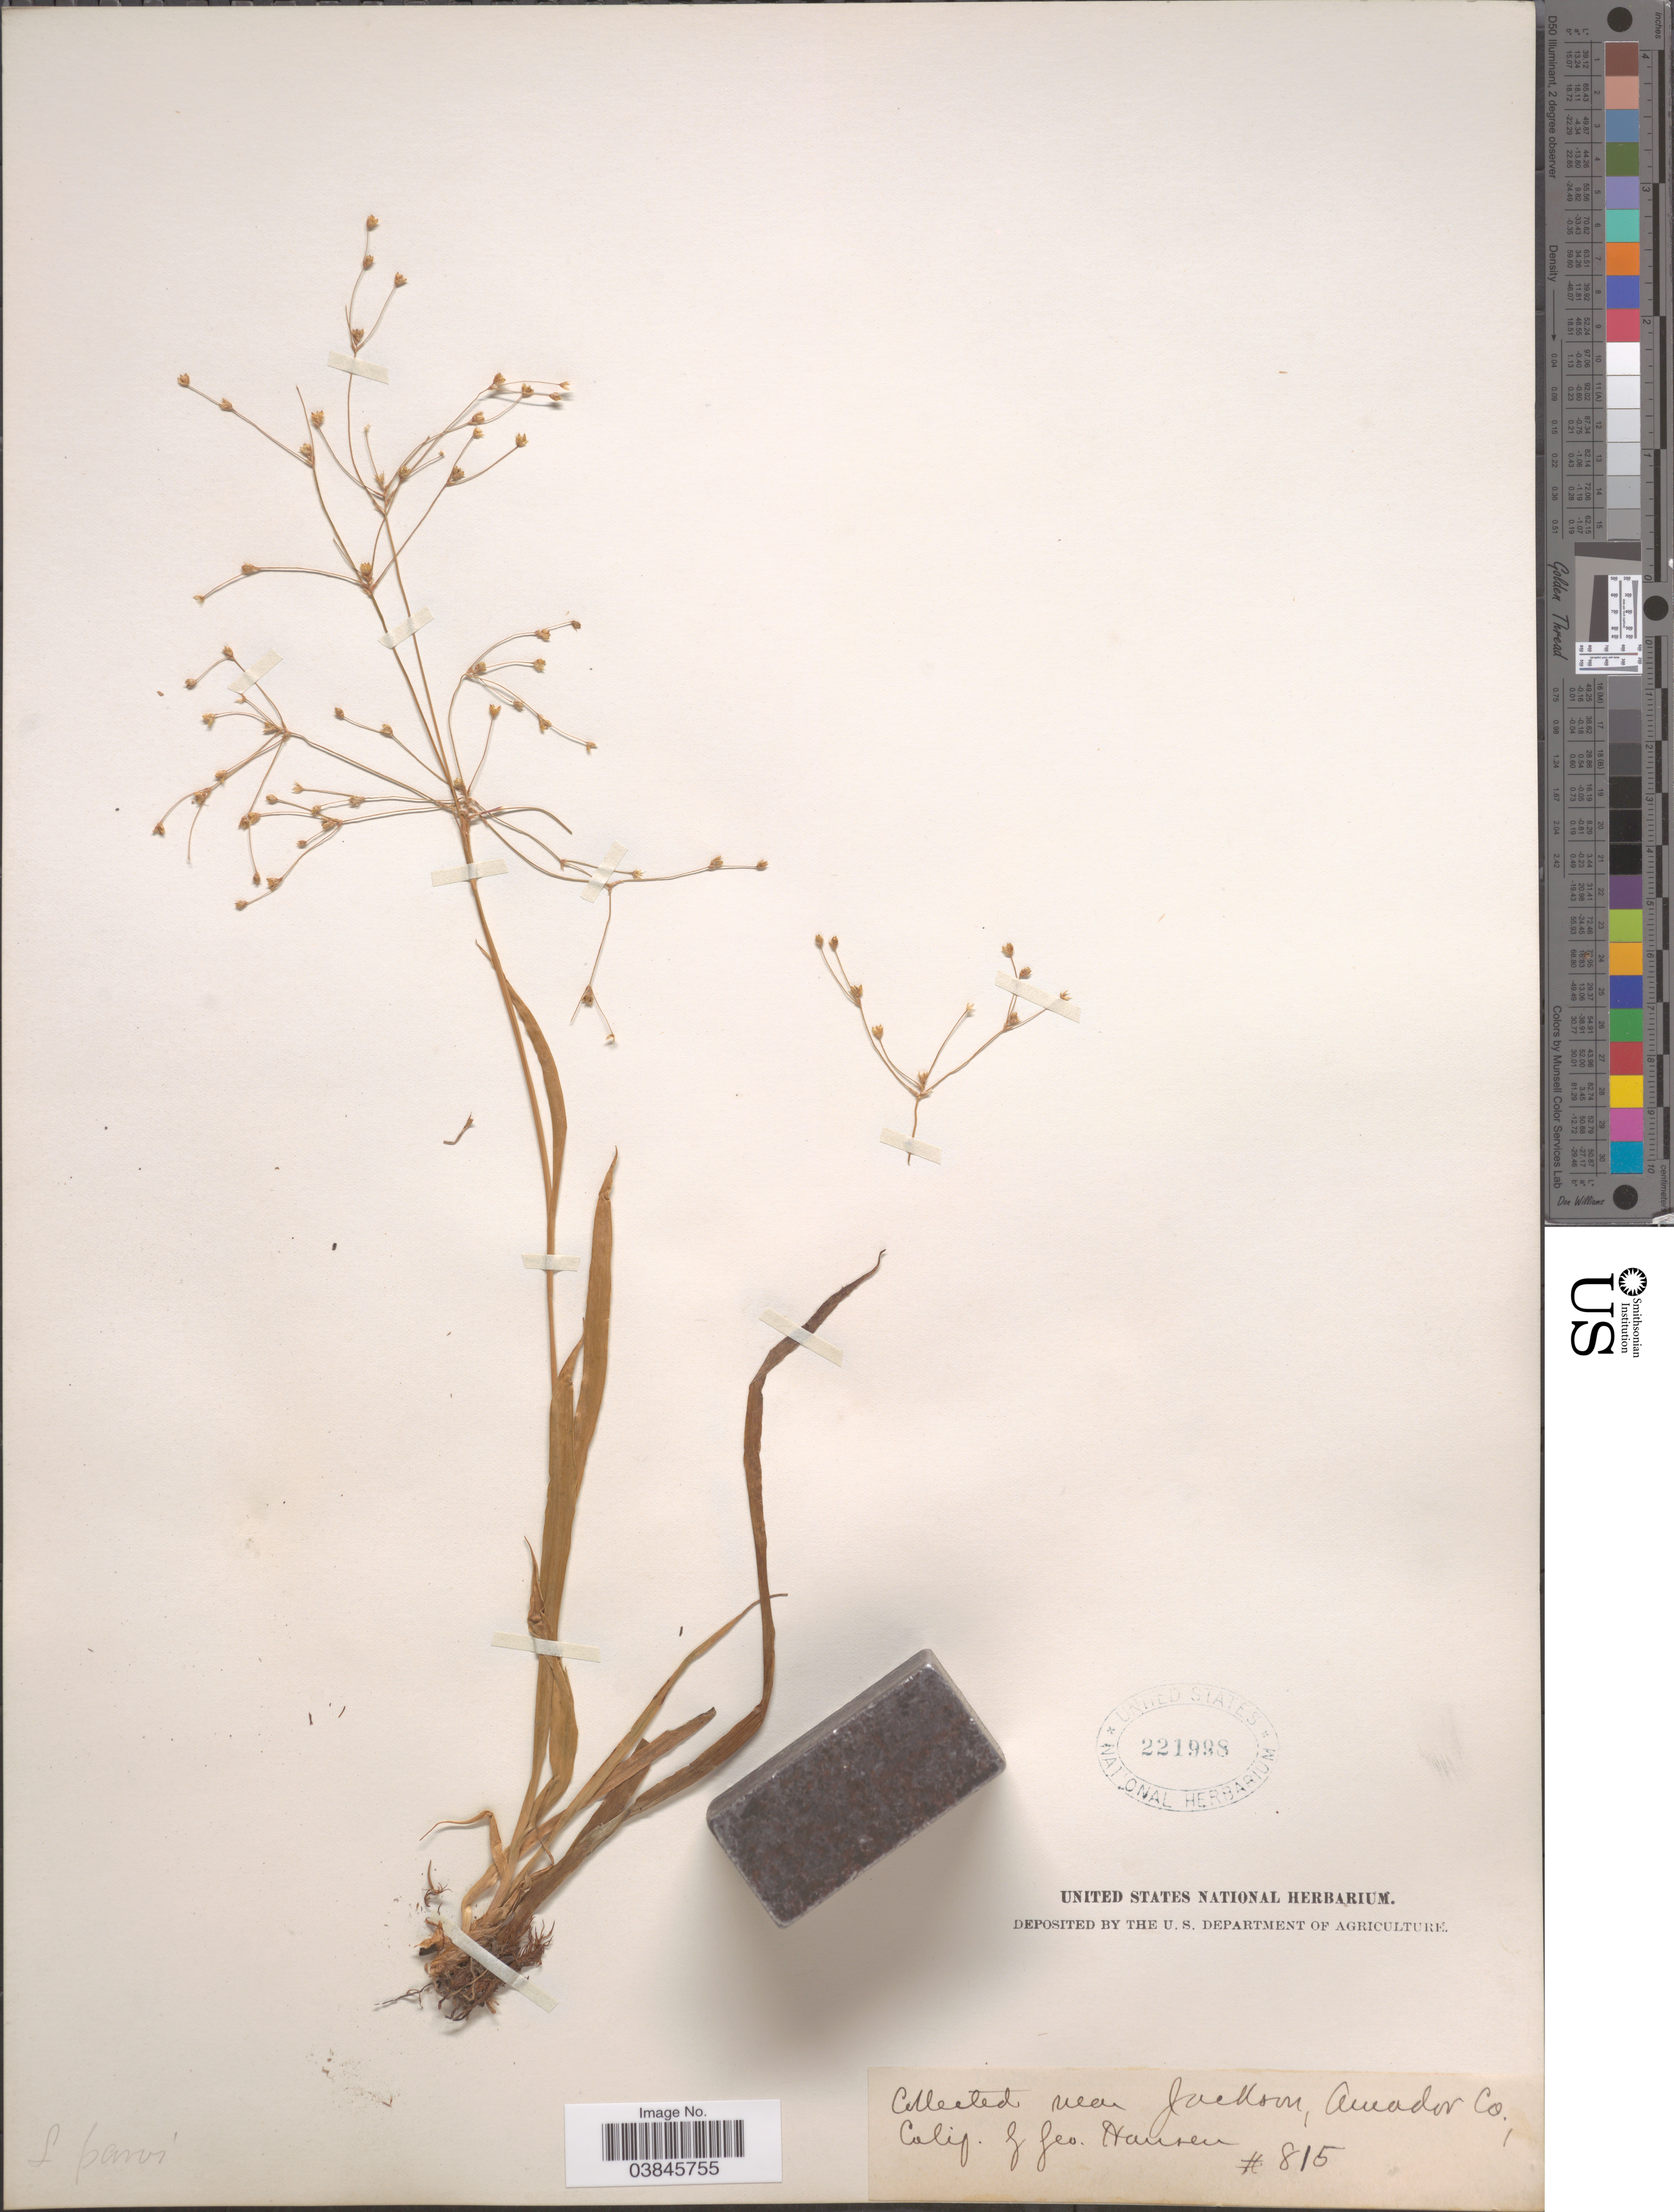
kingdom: Plantae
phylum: Tracheophyta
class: Liliopsida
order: Poales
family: Juncaceae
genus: Luzula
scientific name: Luzula divaricata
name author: S. Watson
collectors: G. Hansen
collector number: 815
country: United States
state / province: California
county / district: Amador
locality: Near Jackson, Amador Co.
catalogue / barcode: US 221998